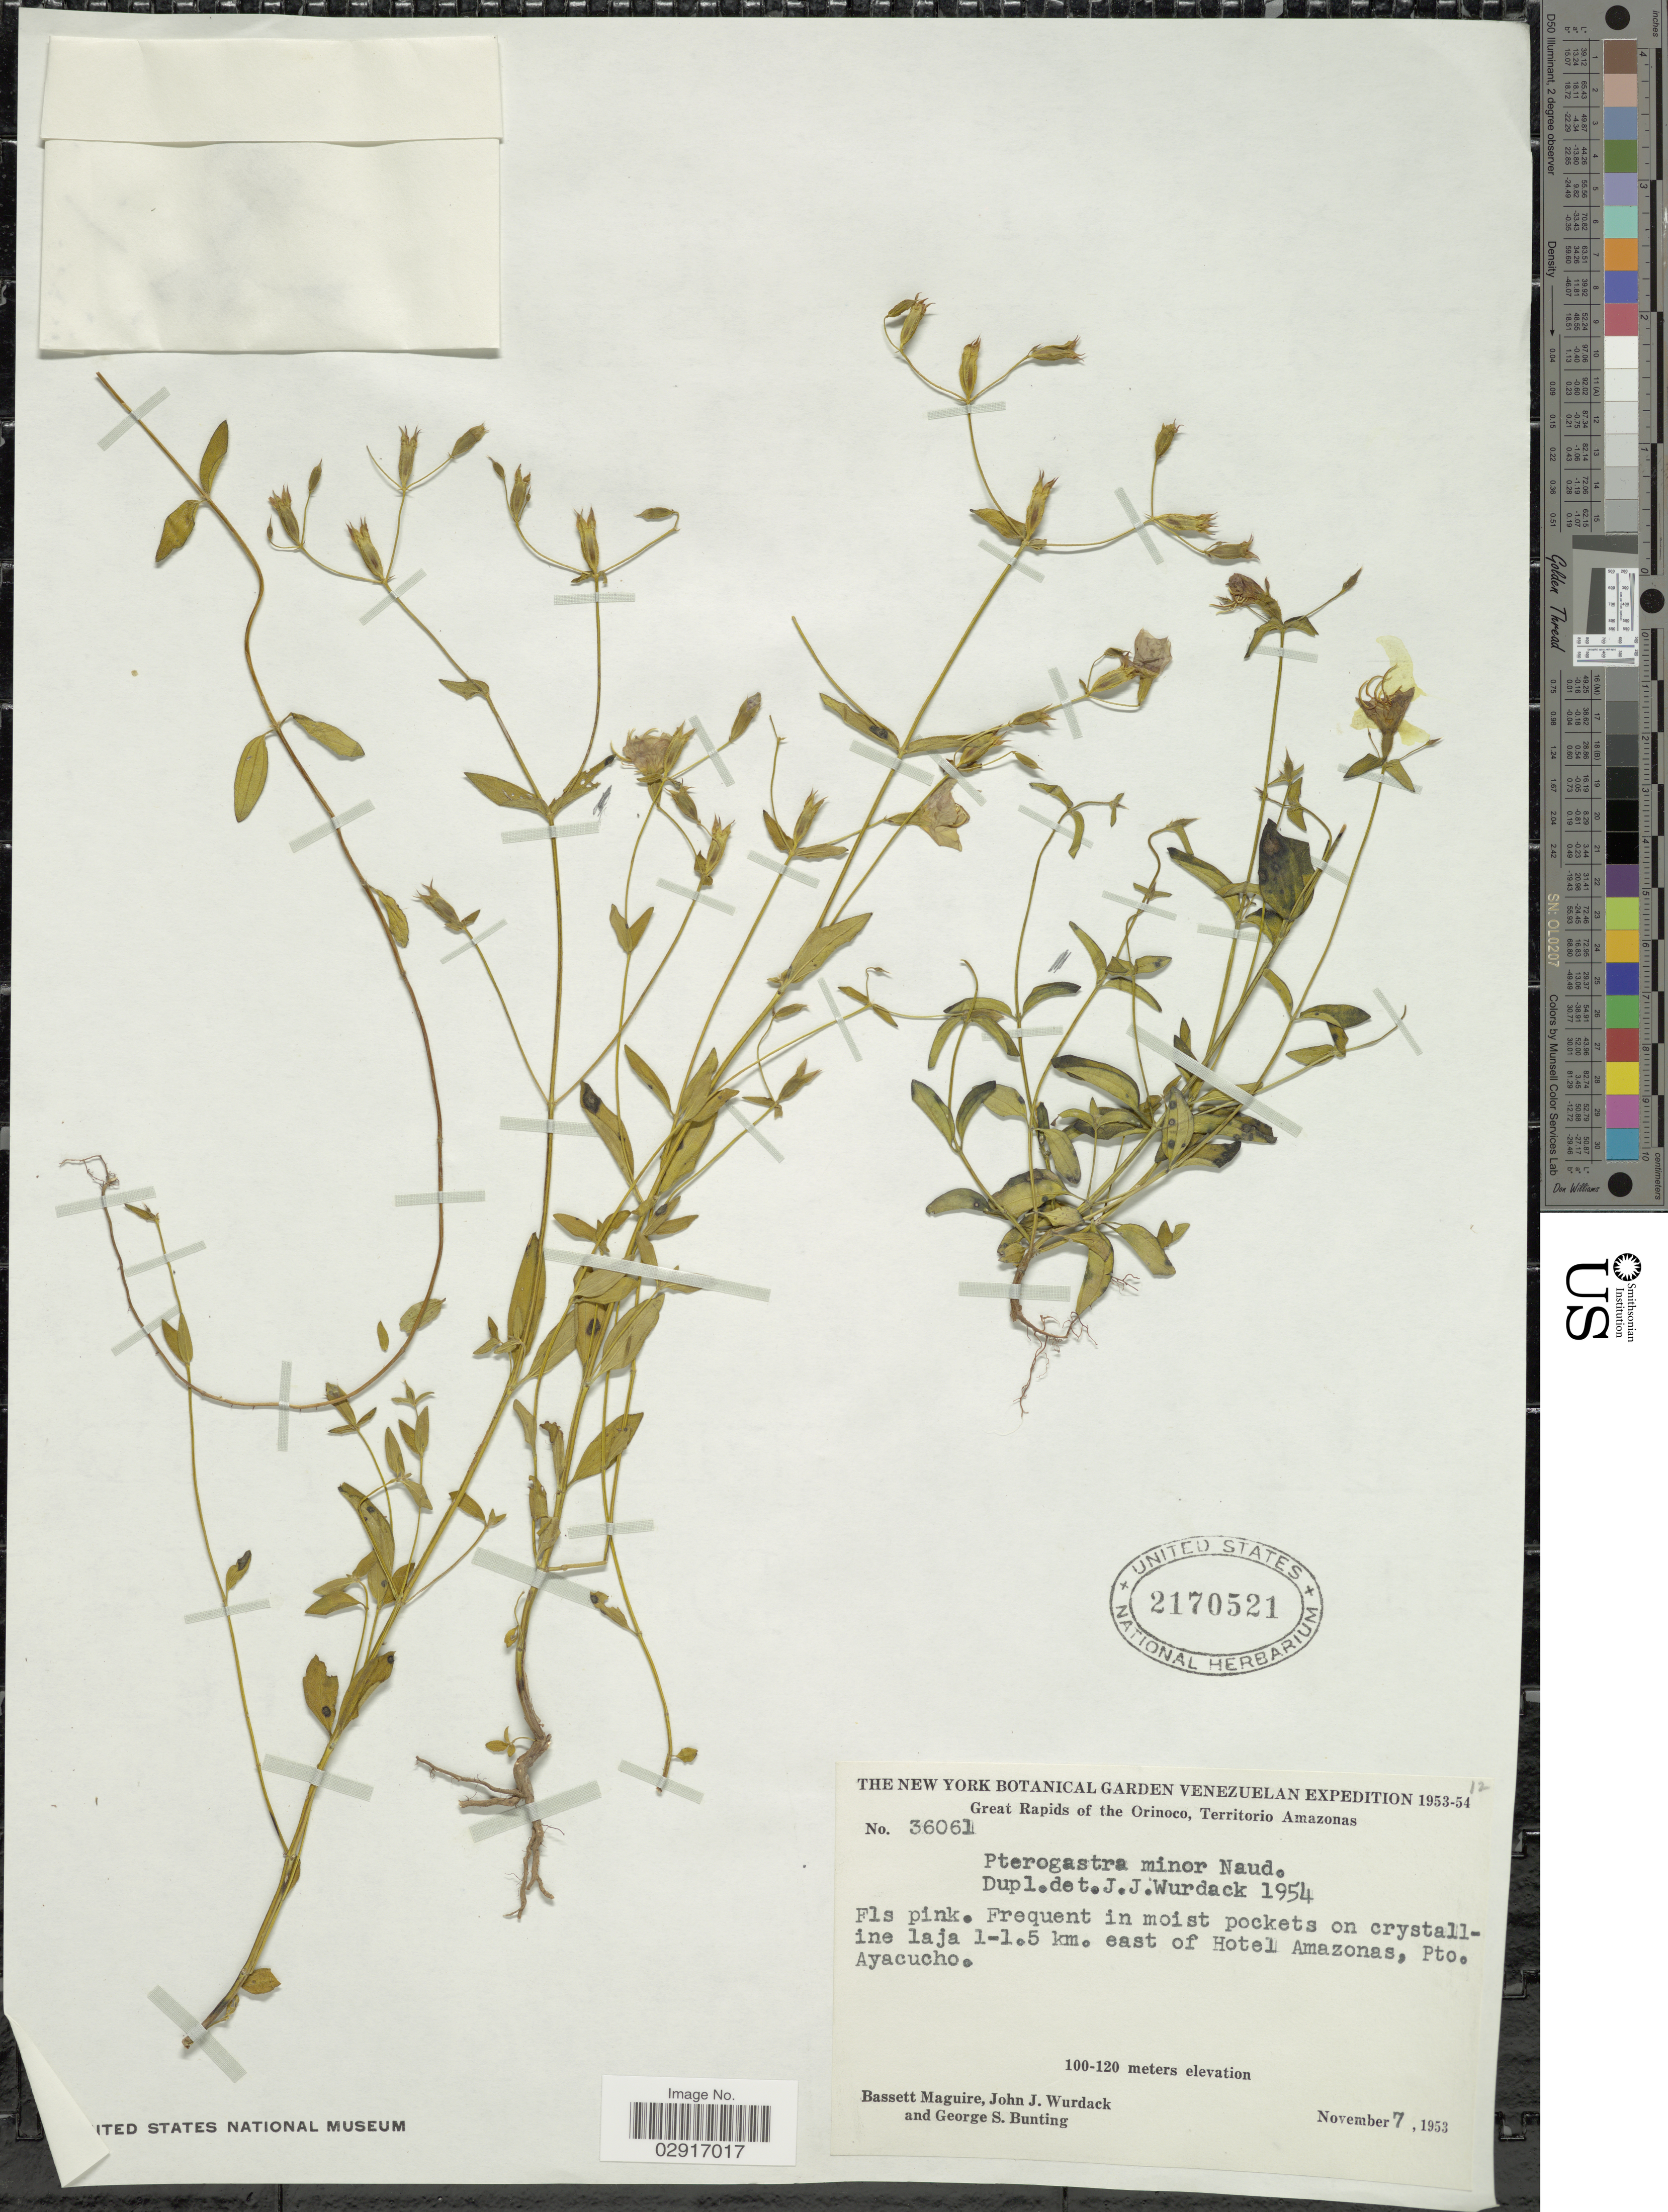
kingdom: Plantae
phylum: Tracheophyta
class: Magnoliopsida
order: Myrtales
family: Melastomataceae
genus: Pterogastra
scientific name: Pterogastra minor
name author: Naudin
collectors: B. Maguire, J. J. Wurdack & G. S. Bunting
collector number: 36061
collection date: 1953-11-07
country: Venezuela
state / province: Amazonas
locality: Great Rapids of the Orinoco, Territorio Amazonas. 1-1.5 km. east of Hotel Amazonas, Pto. Ayacucho.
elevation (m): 100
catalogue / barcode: US 2170521